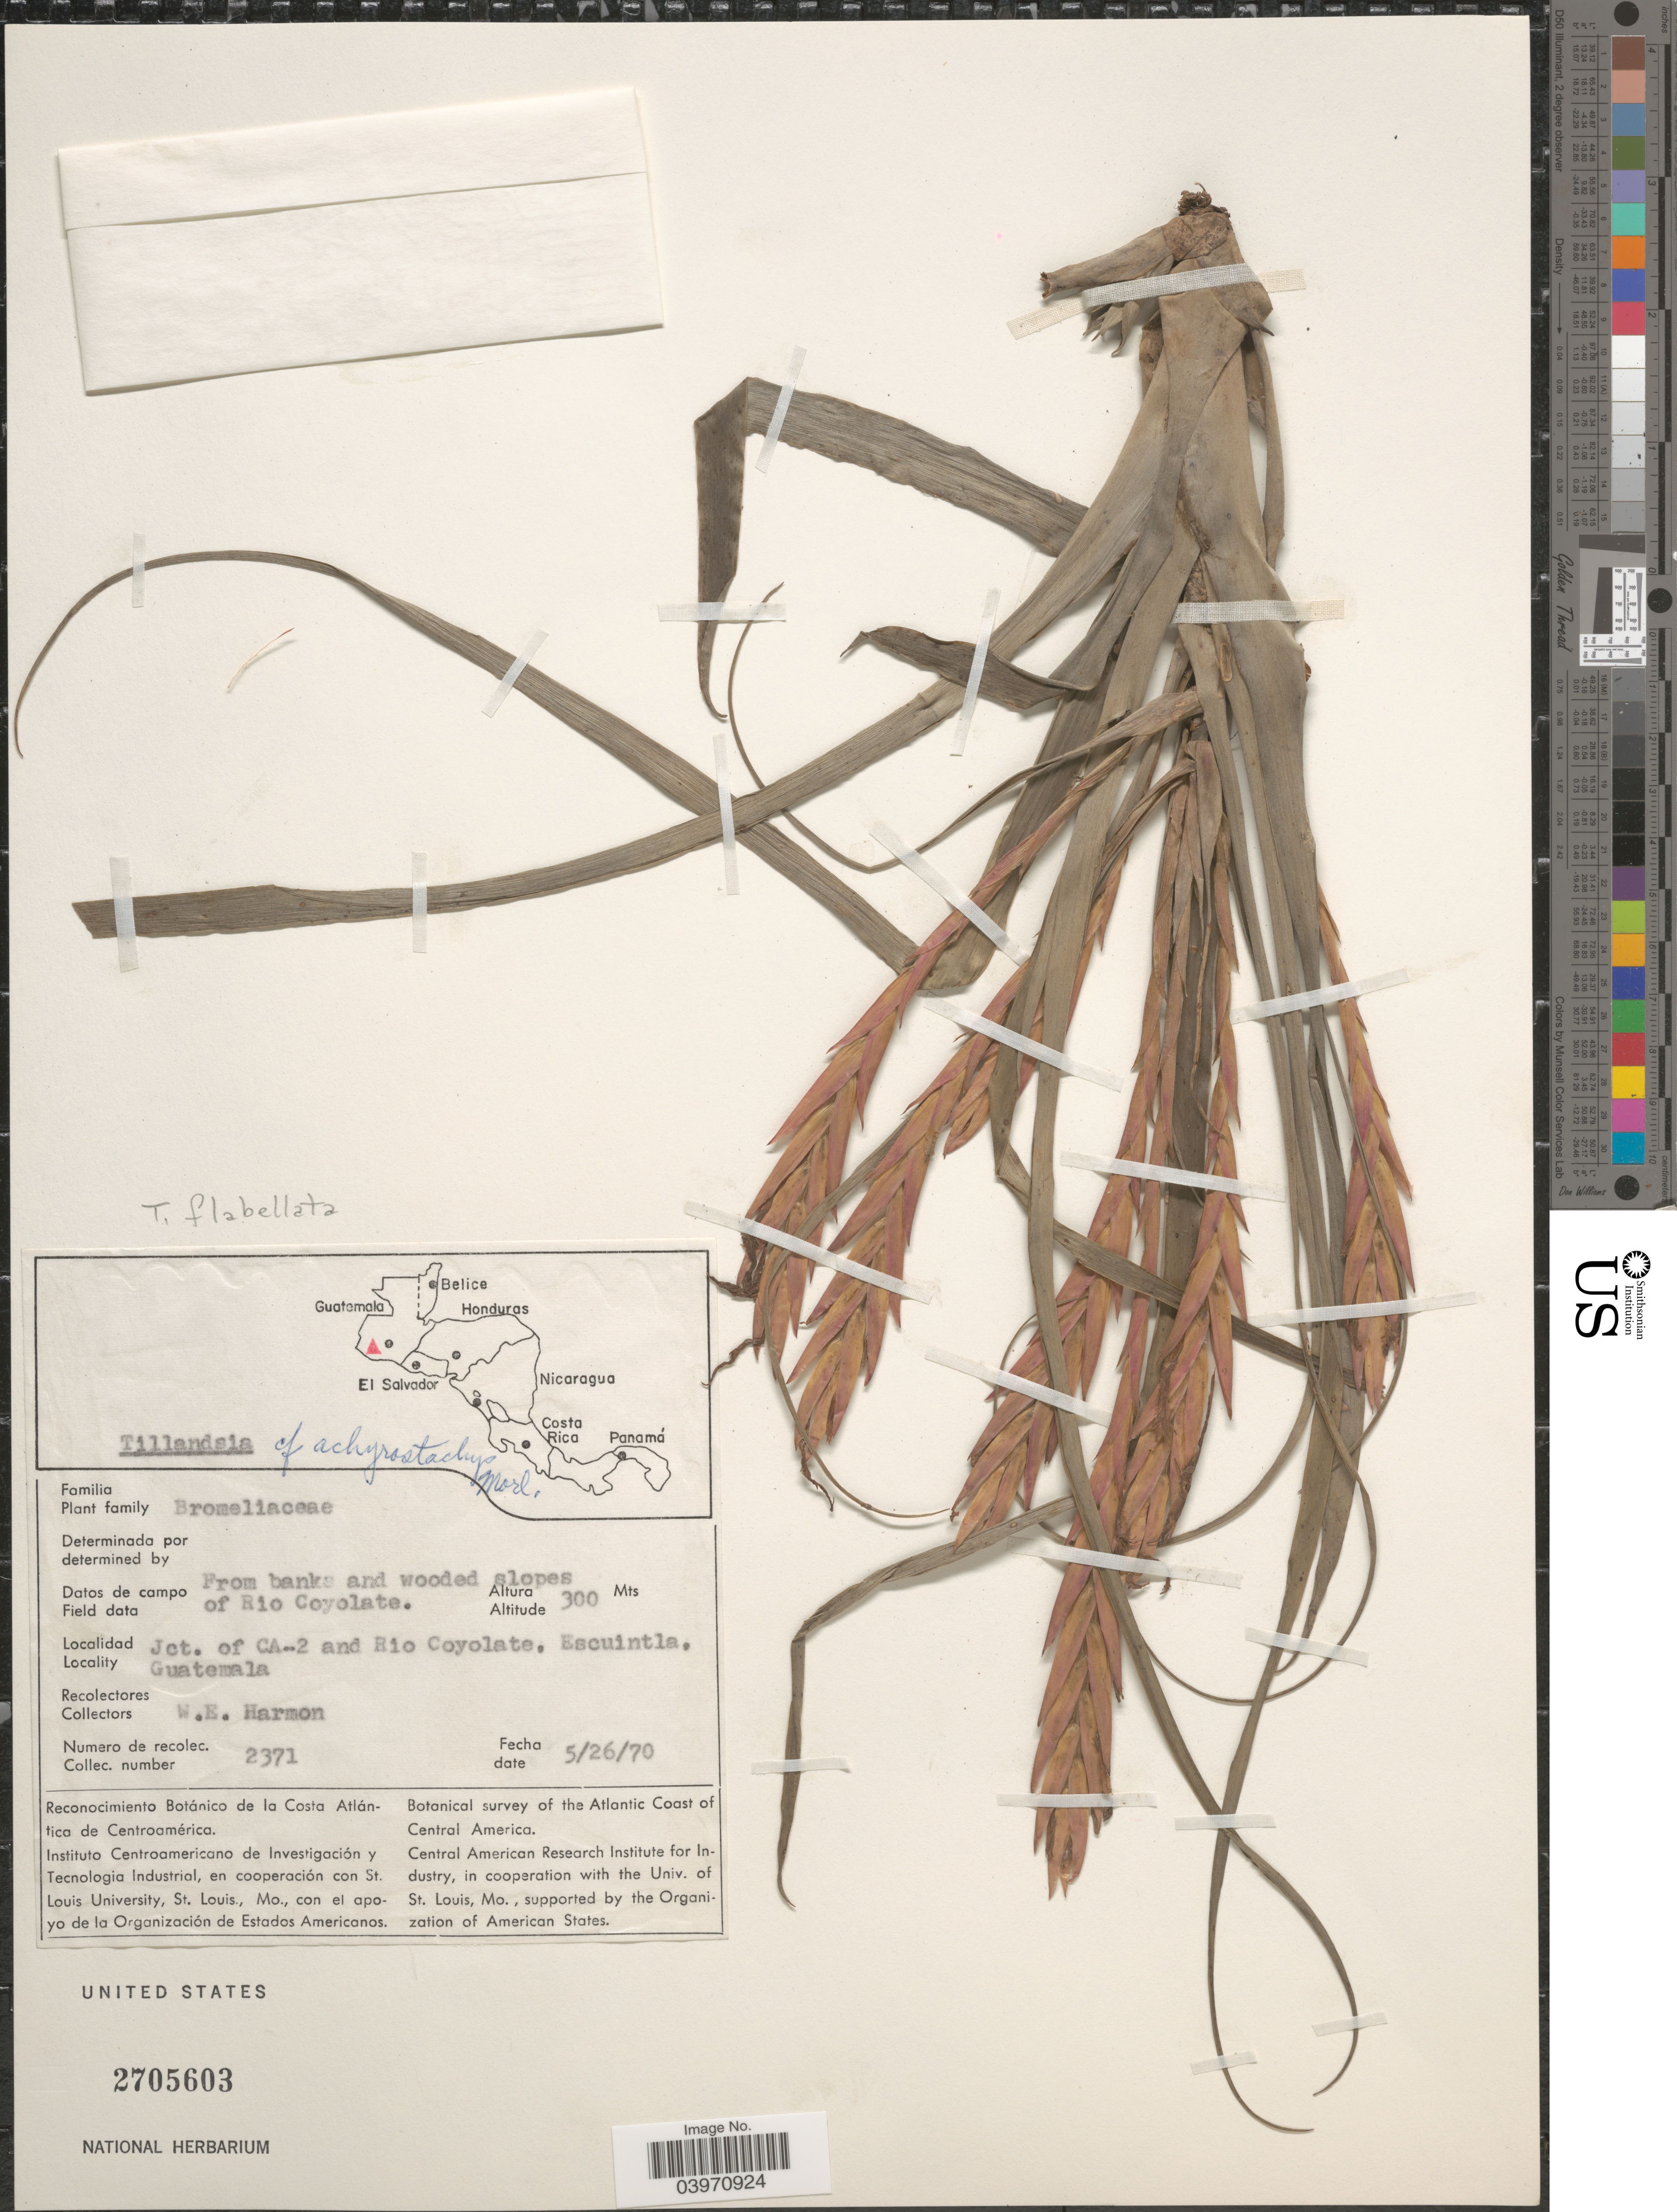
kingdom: Plantae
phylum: Tracheophyta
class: Liliopsida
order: Poales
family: Bromeliaceae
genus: Tillandsia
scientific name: Tillandsia flabellata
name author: Baker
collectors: W. E. Harmon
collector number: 2371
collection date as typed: Transcribed d/m/y: 26/5/70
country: Guatemala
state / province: Escuintla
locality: From banks and wooded slopes of Rio Coyolate. Jct. of CA-2 and Rio Coyolate.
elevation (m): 300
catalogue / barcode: US 2705603